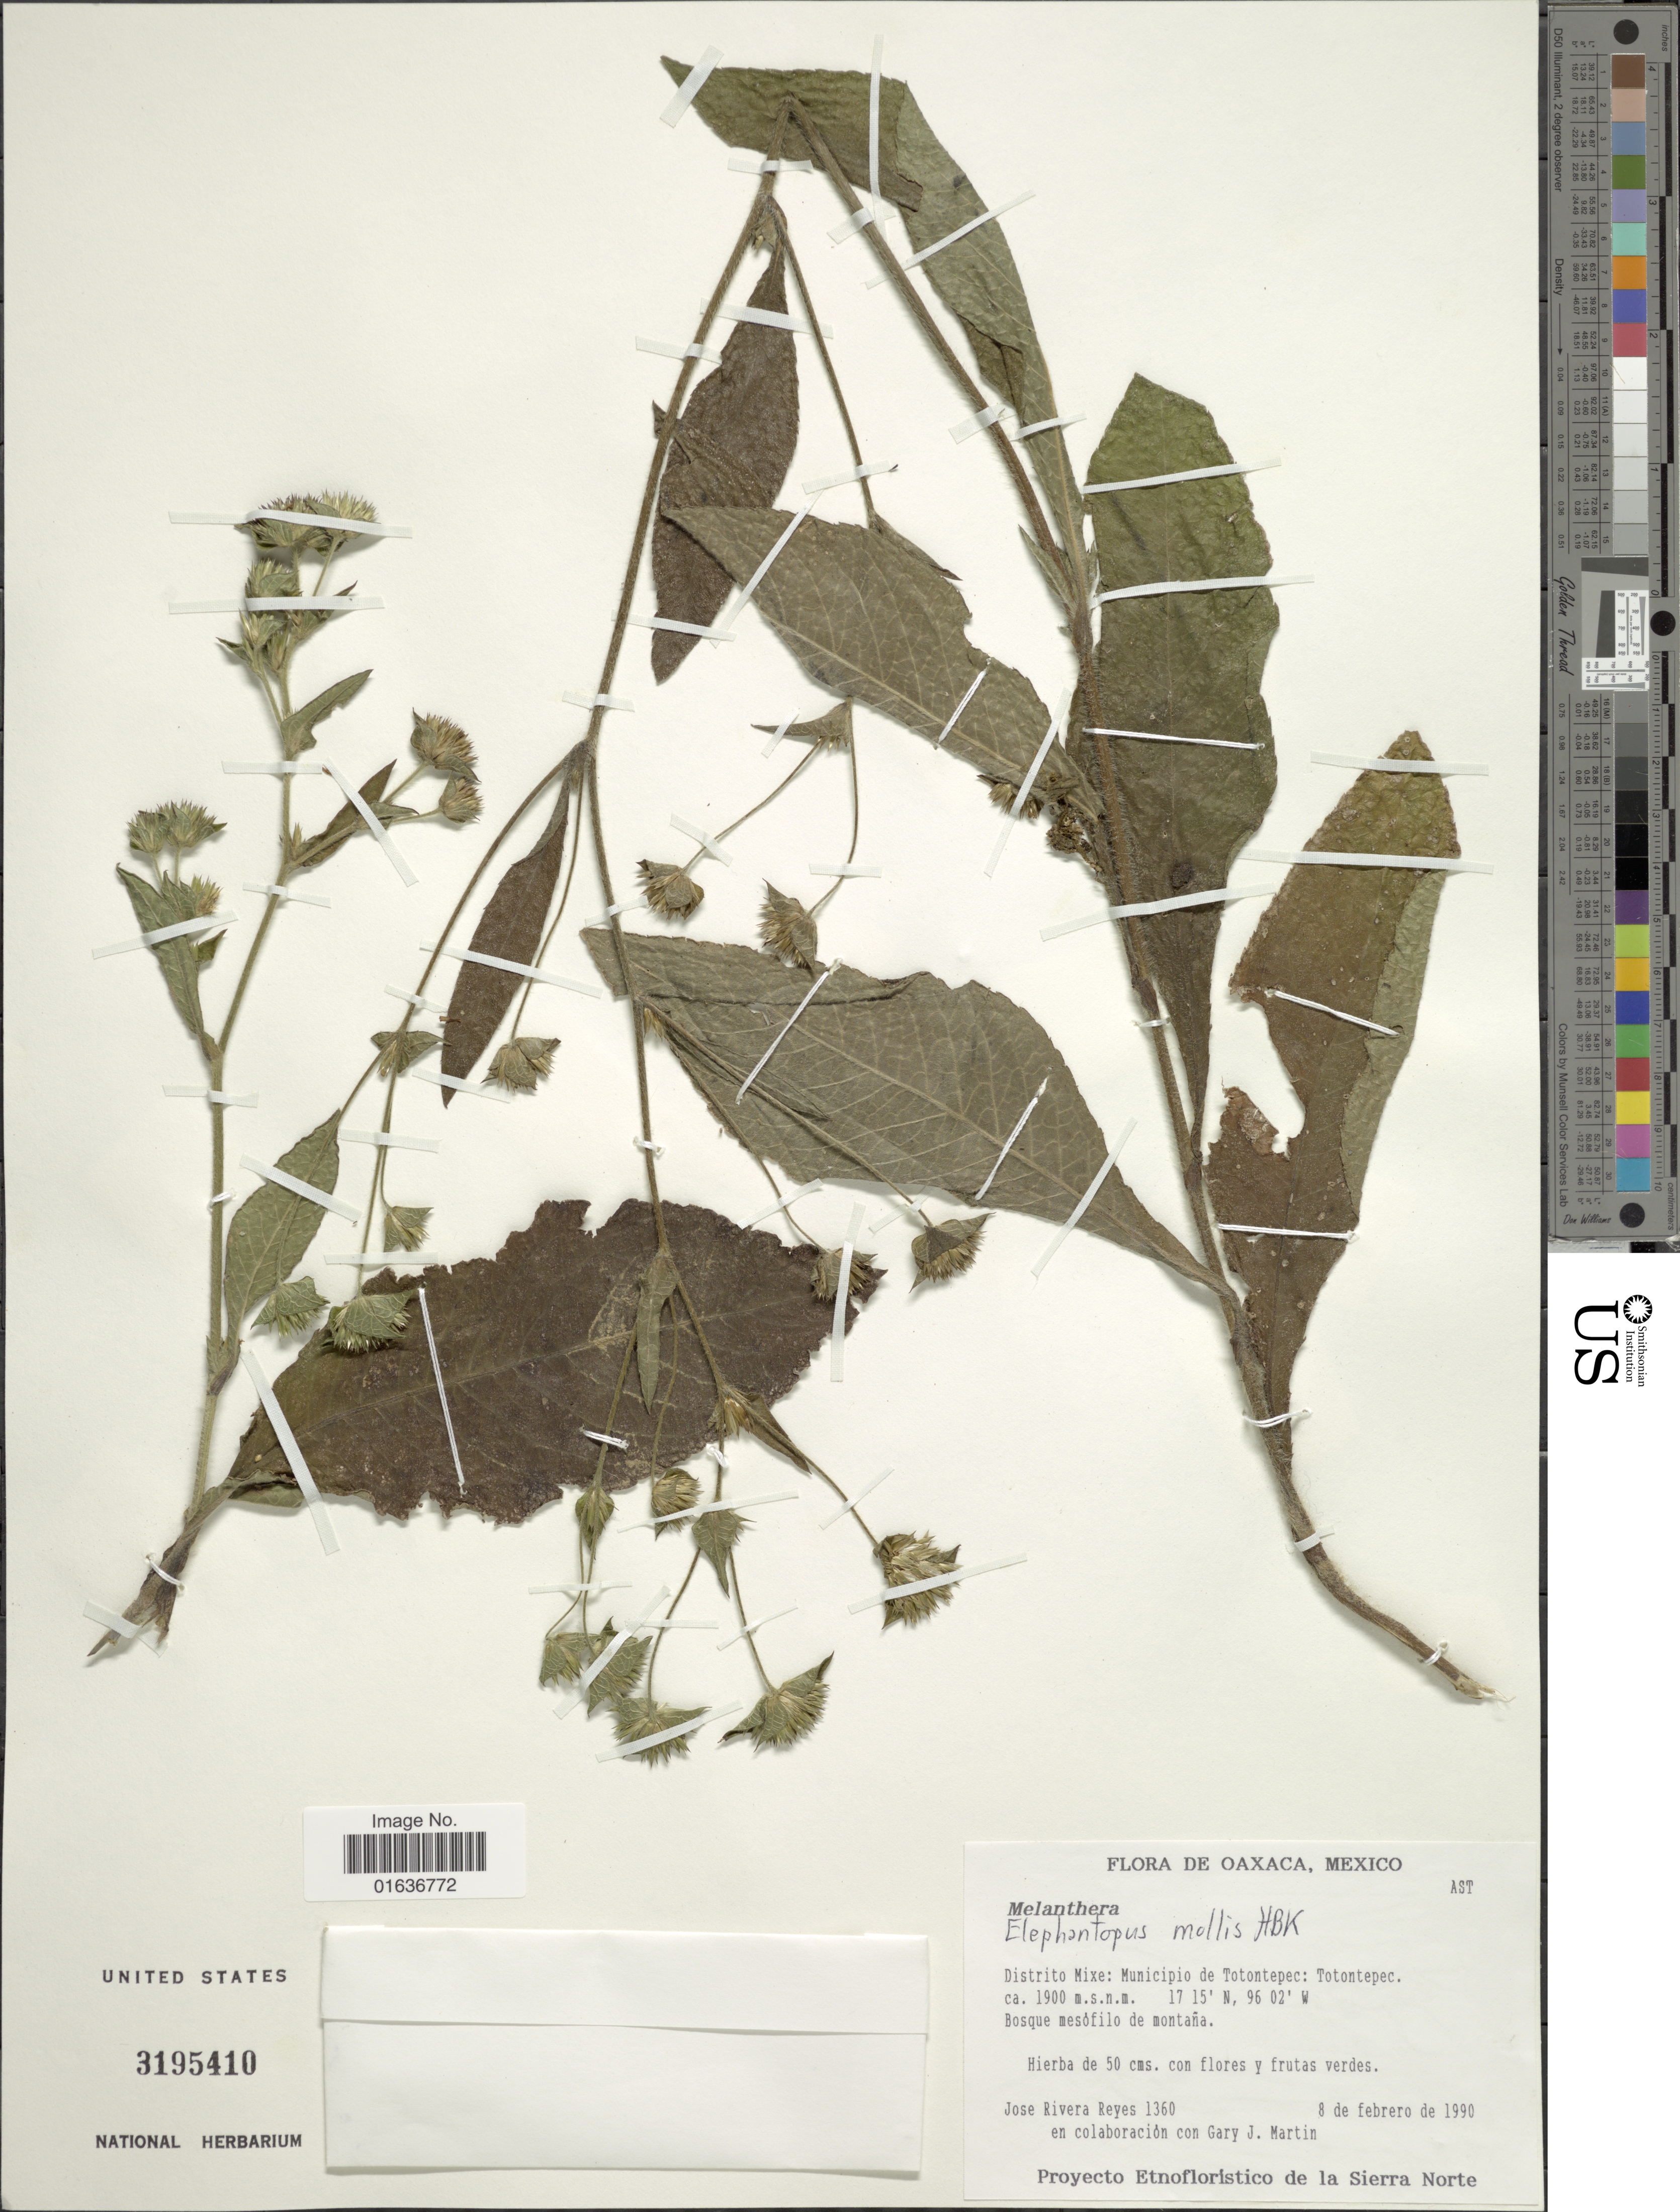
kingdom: Plantae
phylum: Tracheophyta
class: Magnoliopsida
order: Asterales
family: Asteraceae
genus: Elephantopus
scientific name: Elephantopus mollis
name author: Kunth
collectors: J. Reyes & G. J. Martin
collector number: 1360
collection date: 1990-02-08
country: Mexico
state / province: Oaxaca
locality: Distrito Mixe: Muncipio de Totontepec: Totontepec.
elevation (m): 1900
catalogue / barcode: US 3195410